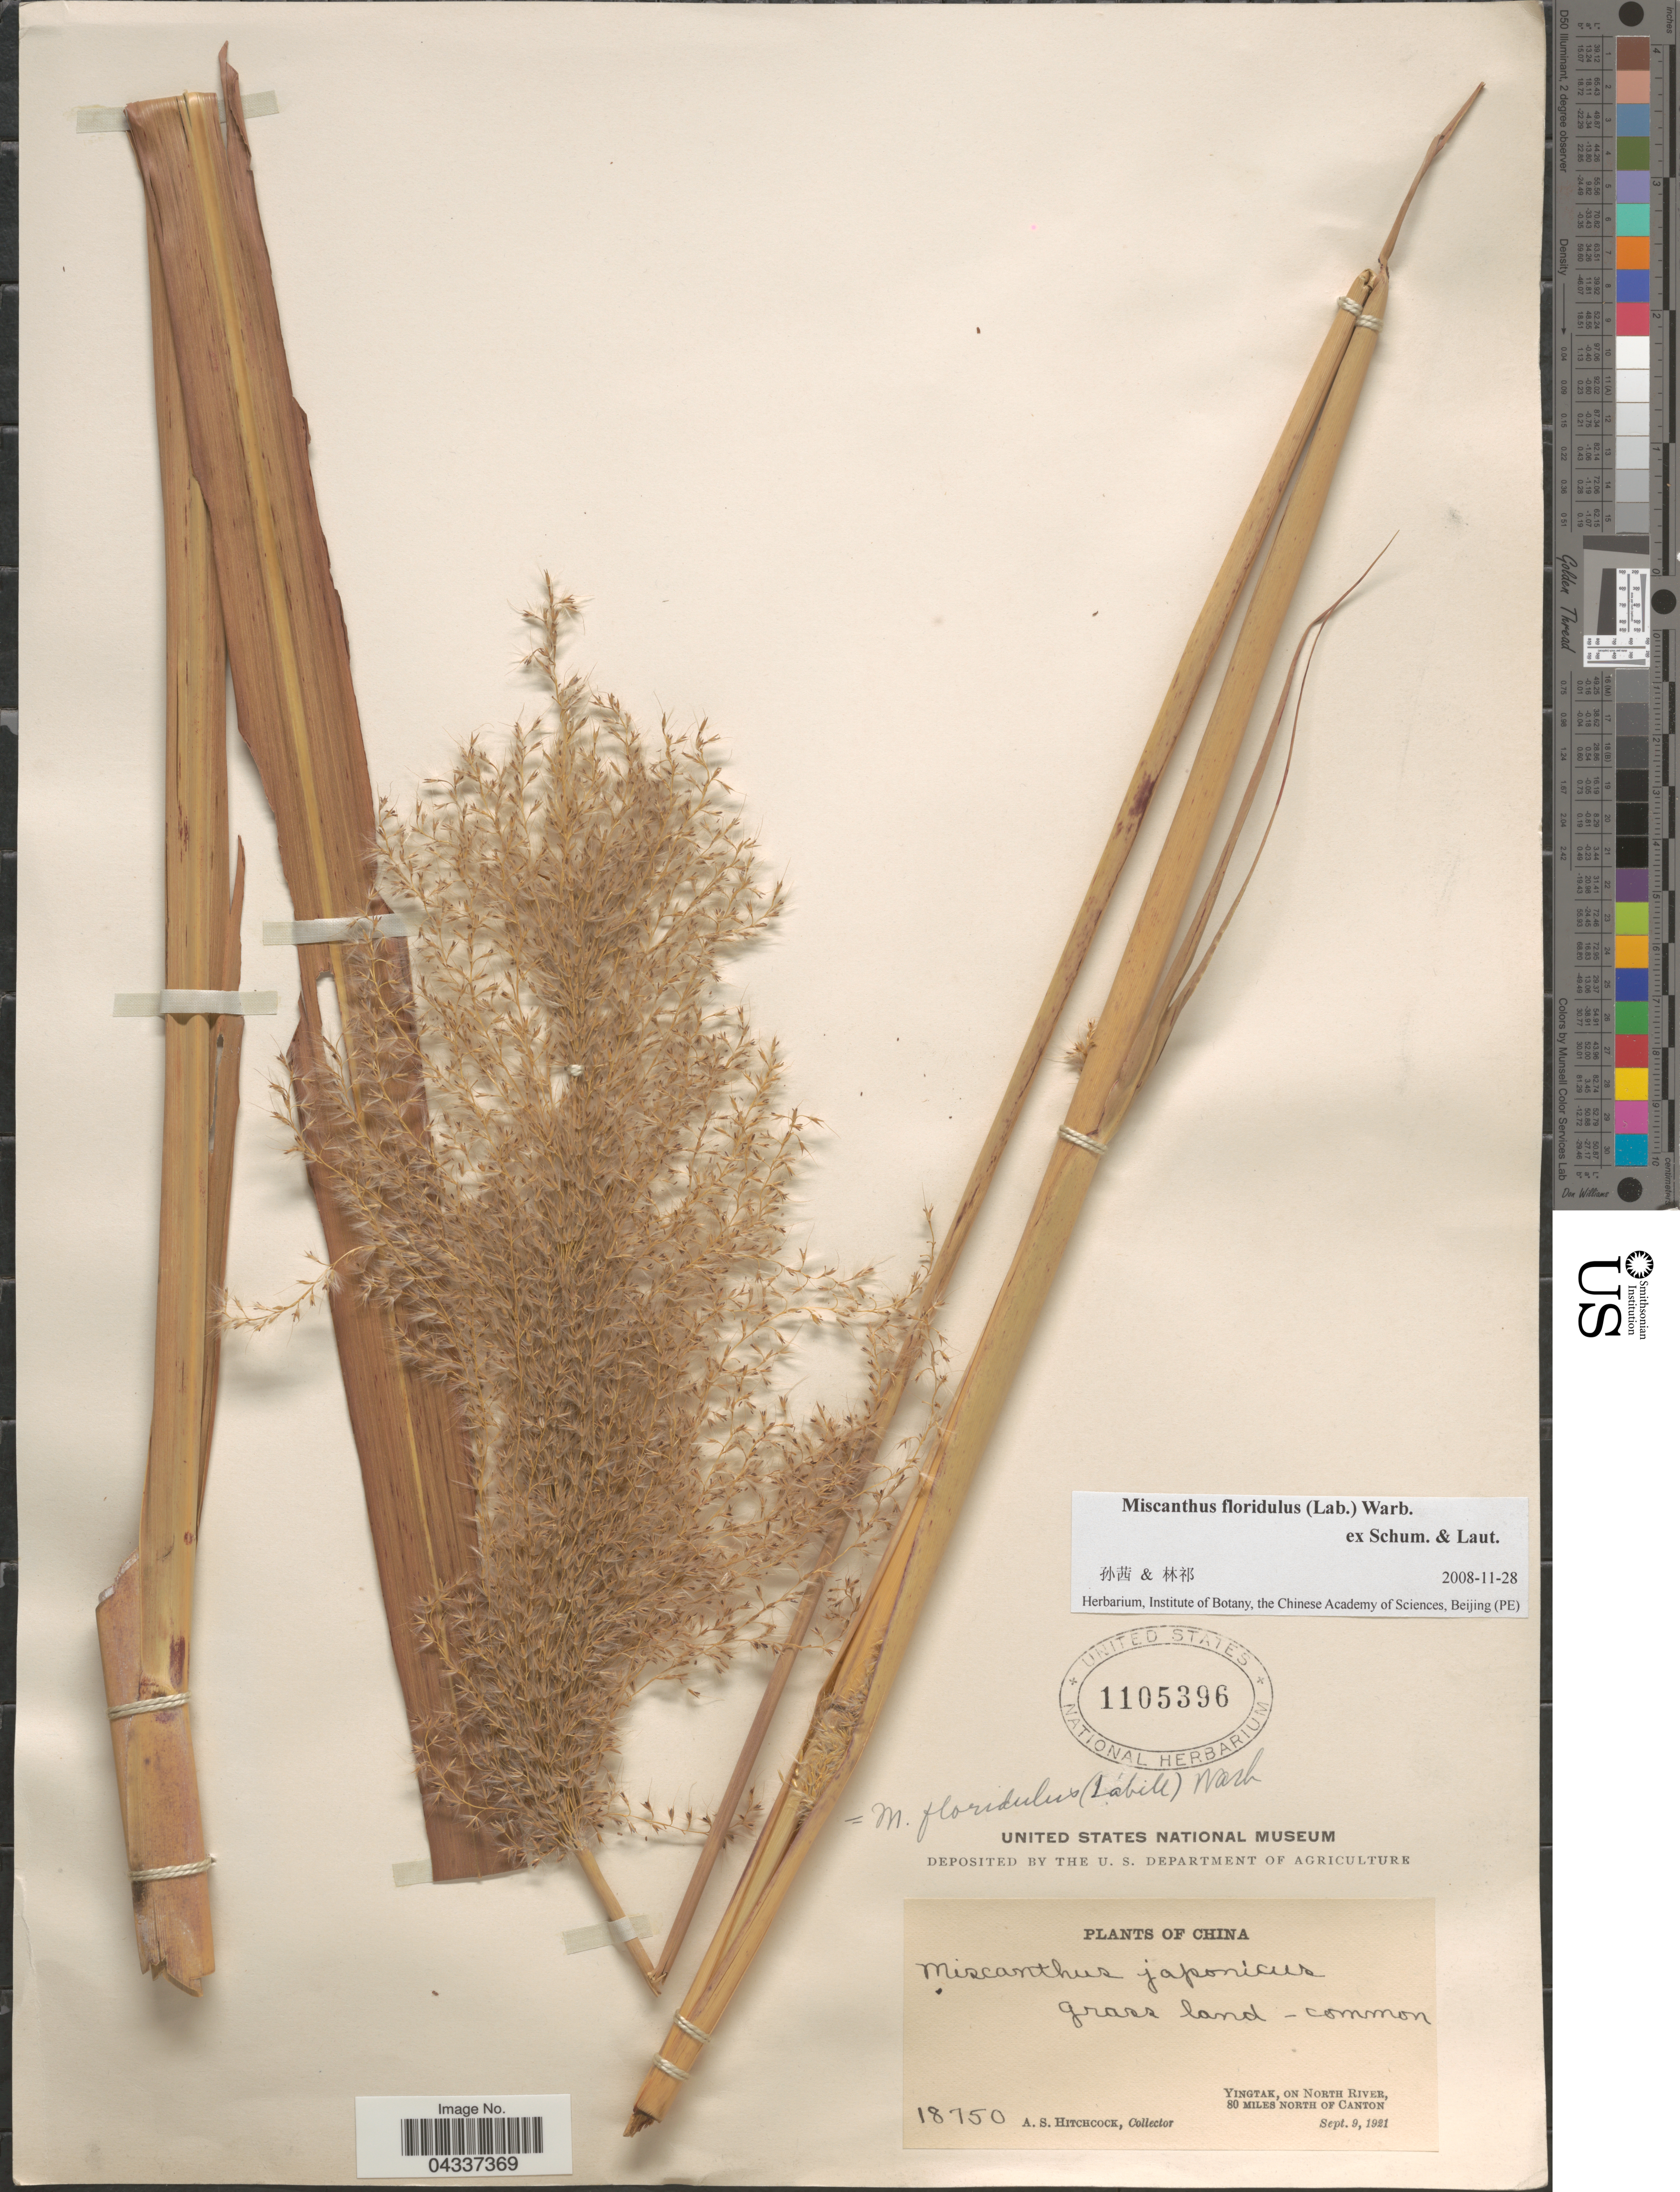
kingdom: Plantae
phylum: Tracheophyta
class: Liliopsida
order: Poales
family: Poaceae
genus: Miscanthus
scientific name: Miscanthus floridulus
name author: (Labill.) Warb.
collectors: A. S. Hitchcock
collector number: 18750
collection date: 1921-09-09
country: China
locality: Yingtak, on North River, 80 miles north of Canton.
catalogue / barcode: US 1105396